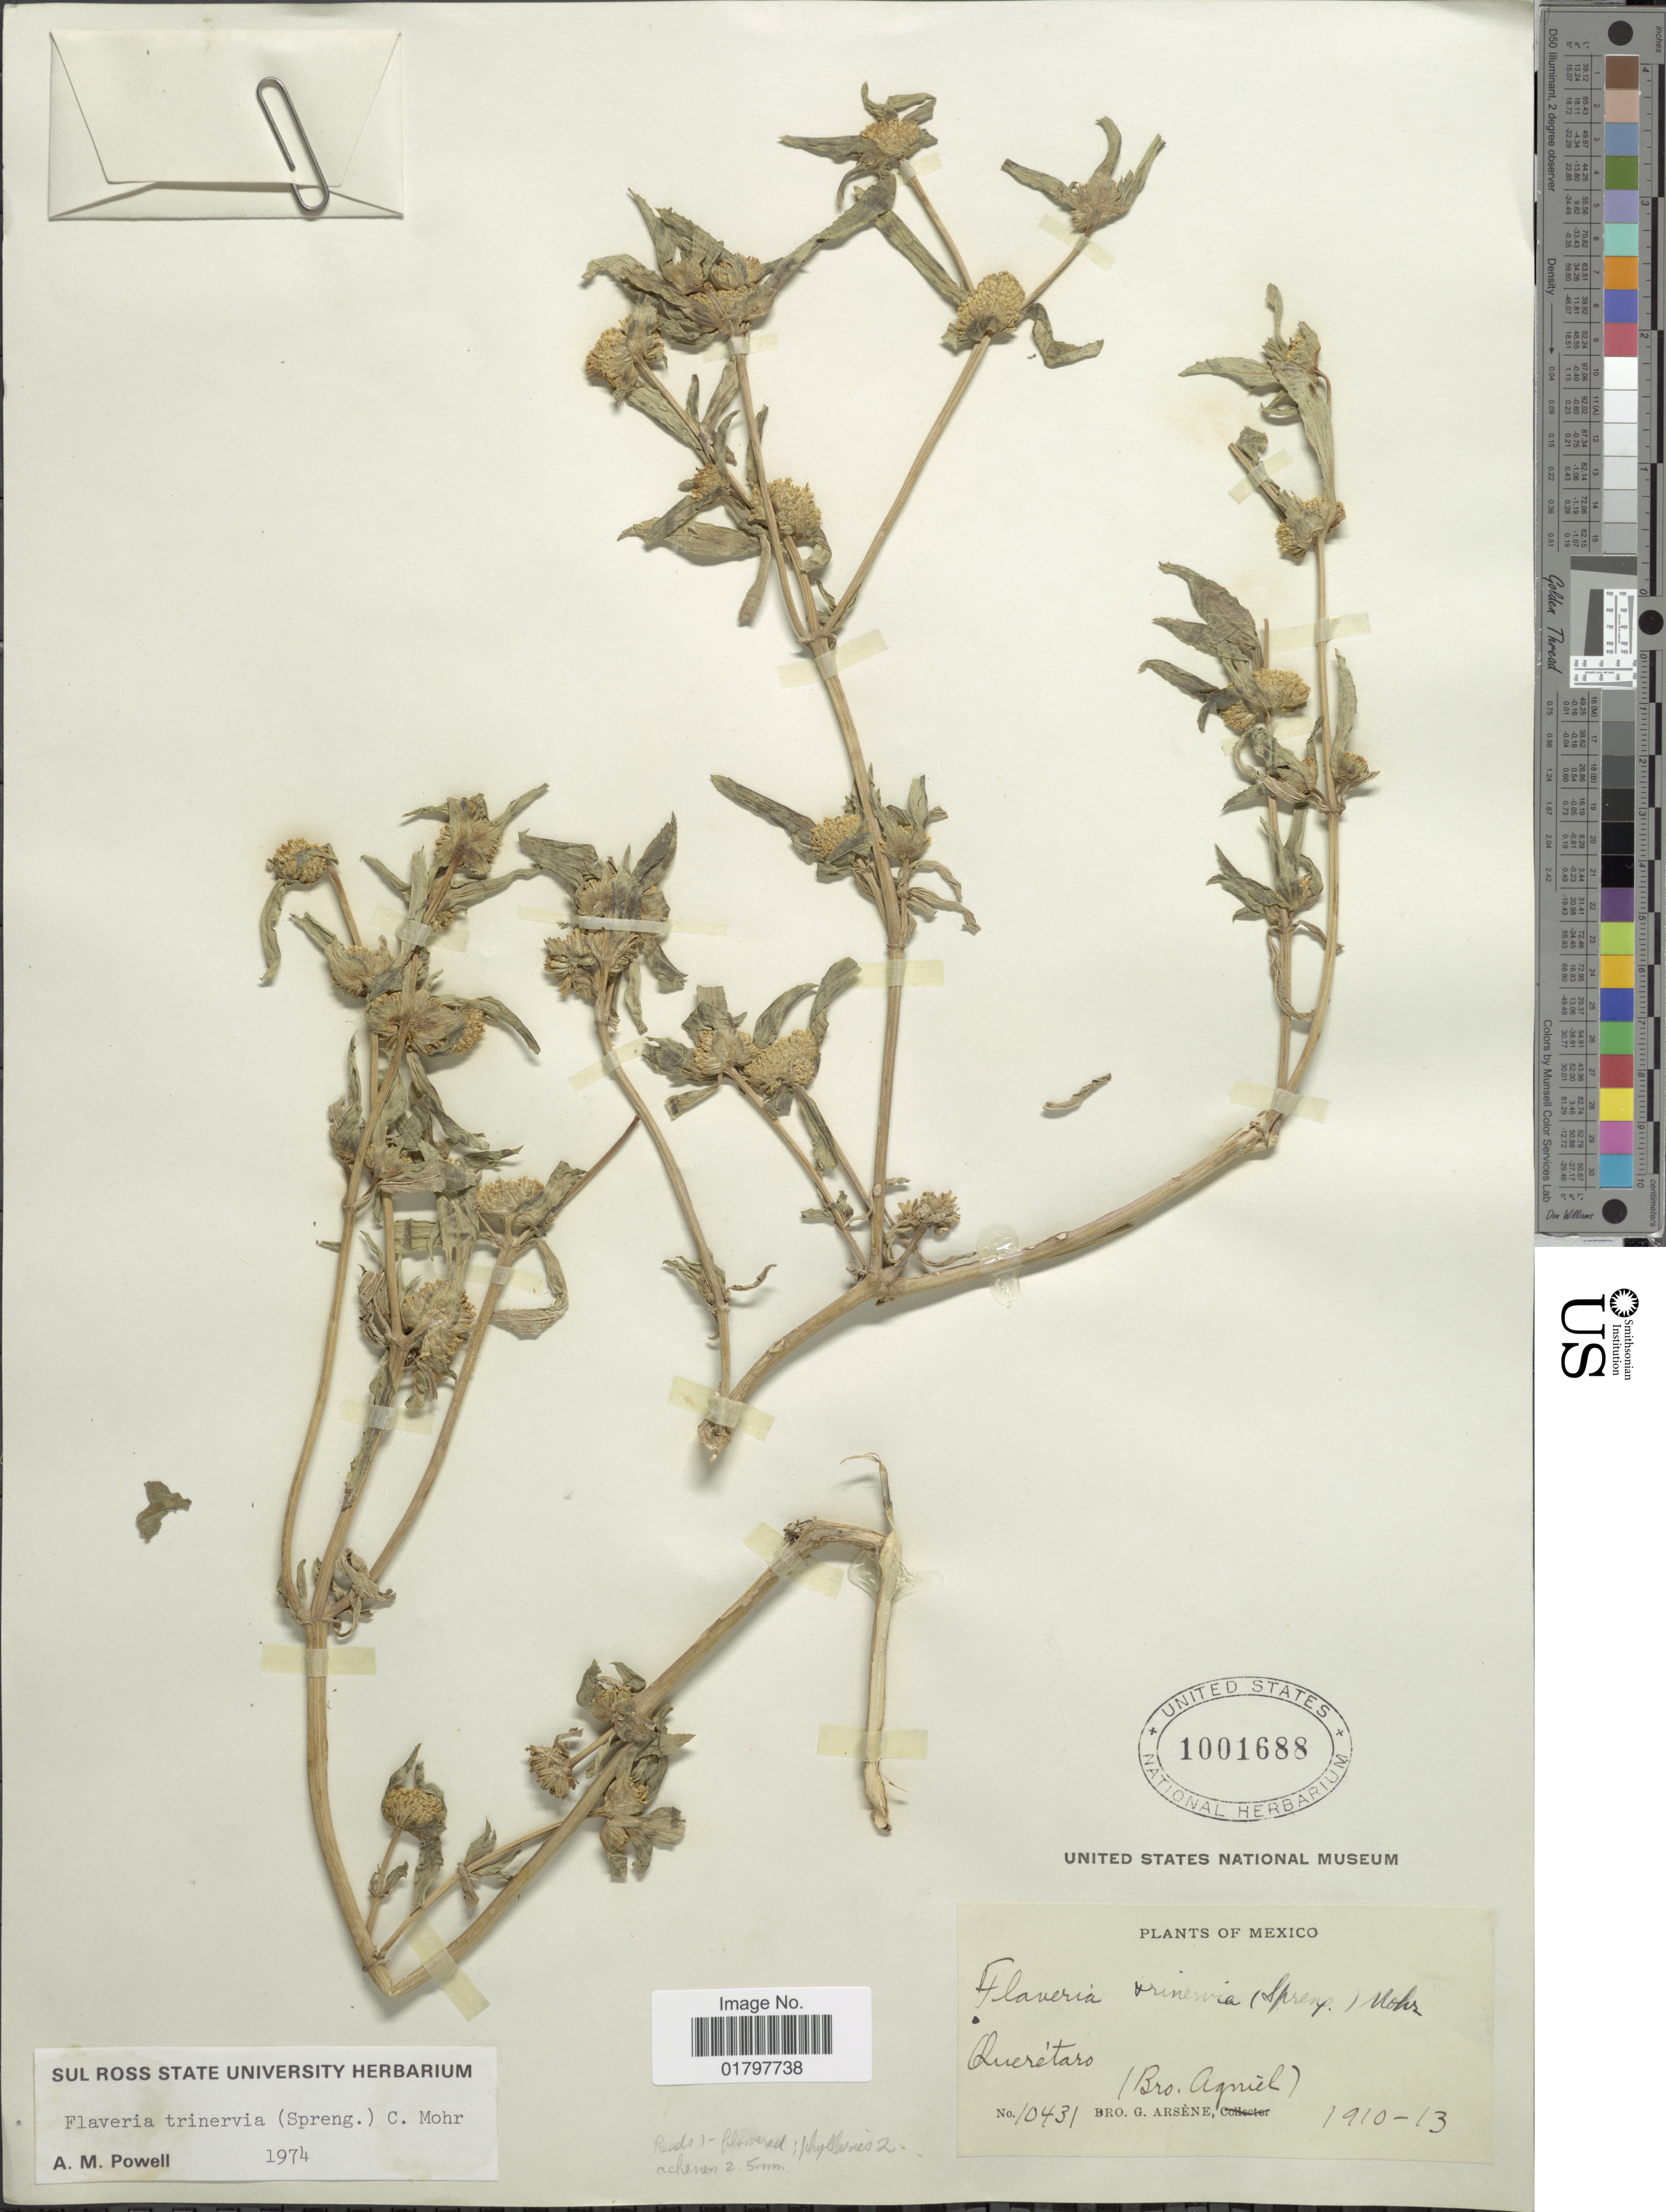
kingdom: Plantae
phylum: Tracheophyta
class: Magnoliopsida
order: Asterales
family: Asteraceae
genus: Flaveria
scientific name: Flaveria trinervia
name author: (Spreng.) C. Mohr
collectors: Bro. Agniel & Bro. G. Arsène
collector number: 10431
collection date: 1910/1913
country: Mexico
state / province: Querétaro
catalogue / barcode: US 1001688